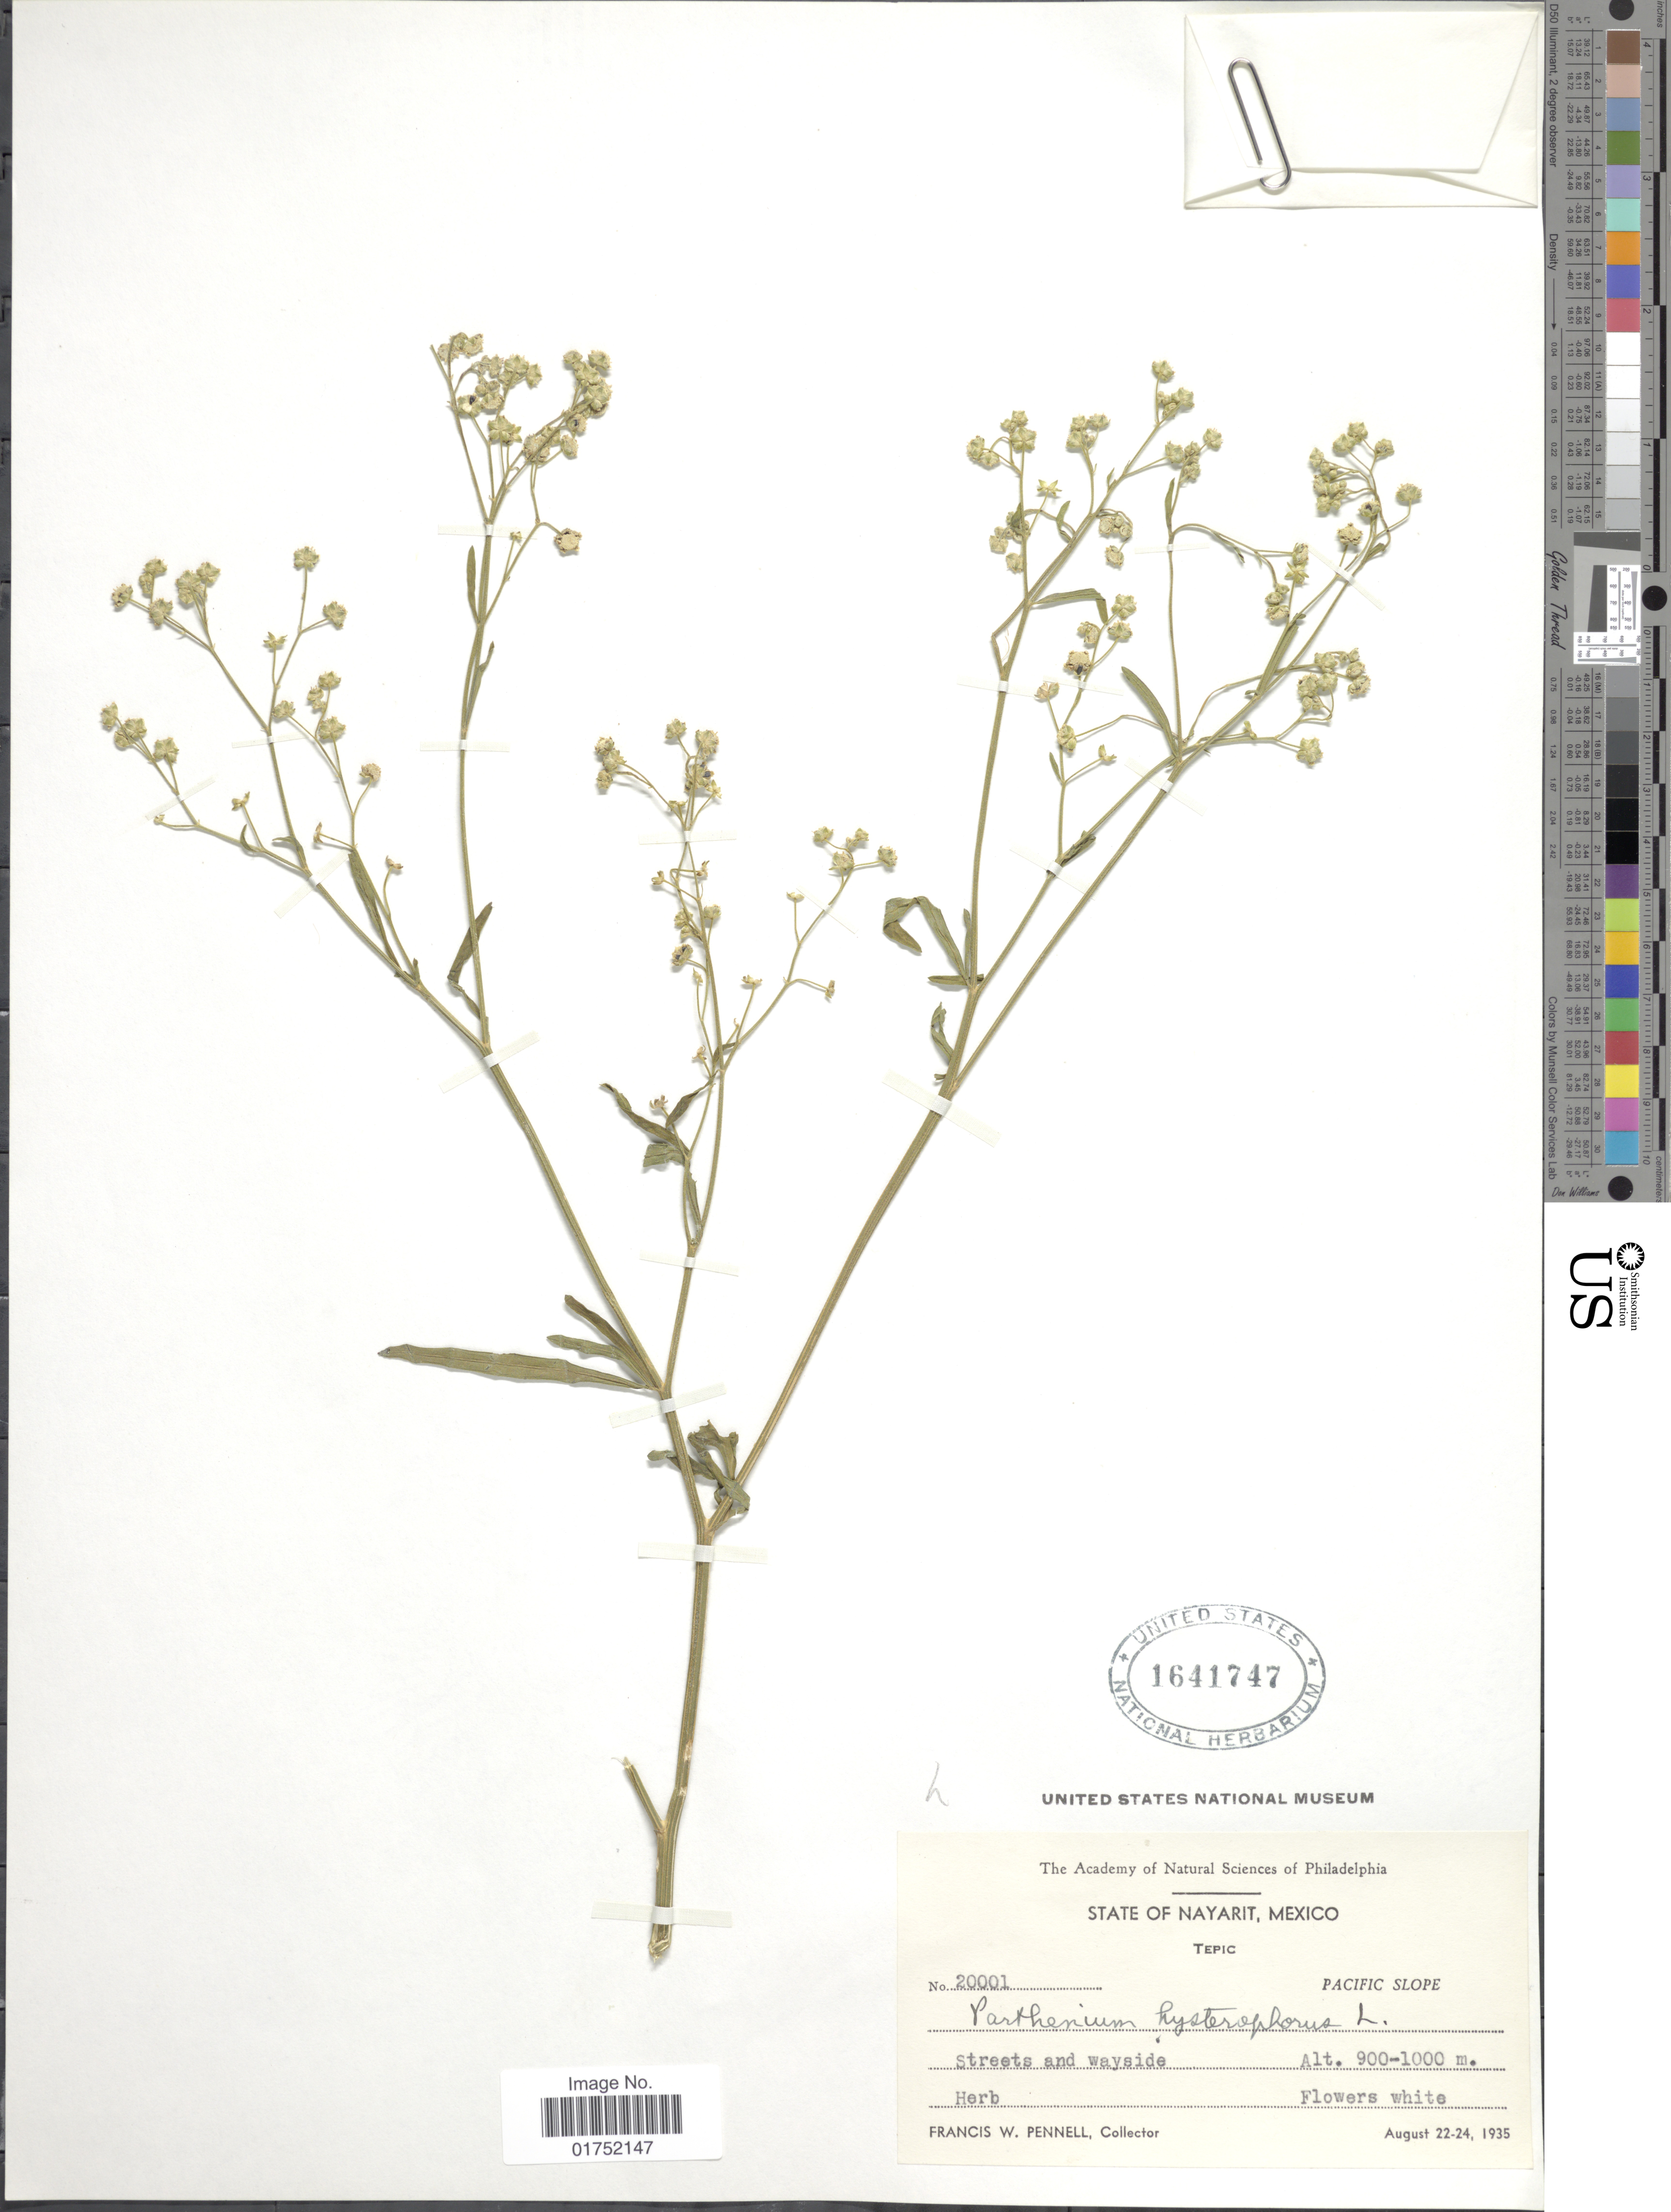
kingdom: Plantae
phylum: Tracheophyta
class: Magnoliopsida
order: Asterales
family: Asteraceae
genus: Parthenium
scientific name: Parthenium hysterophorus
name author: L.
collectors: F. W. Pennell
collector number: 20001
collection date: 1935-08-22/1935-08-24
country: Mexico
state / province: Nayarit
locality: Tepic, Pacific Slope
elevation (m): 900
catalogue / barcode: US 1641747